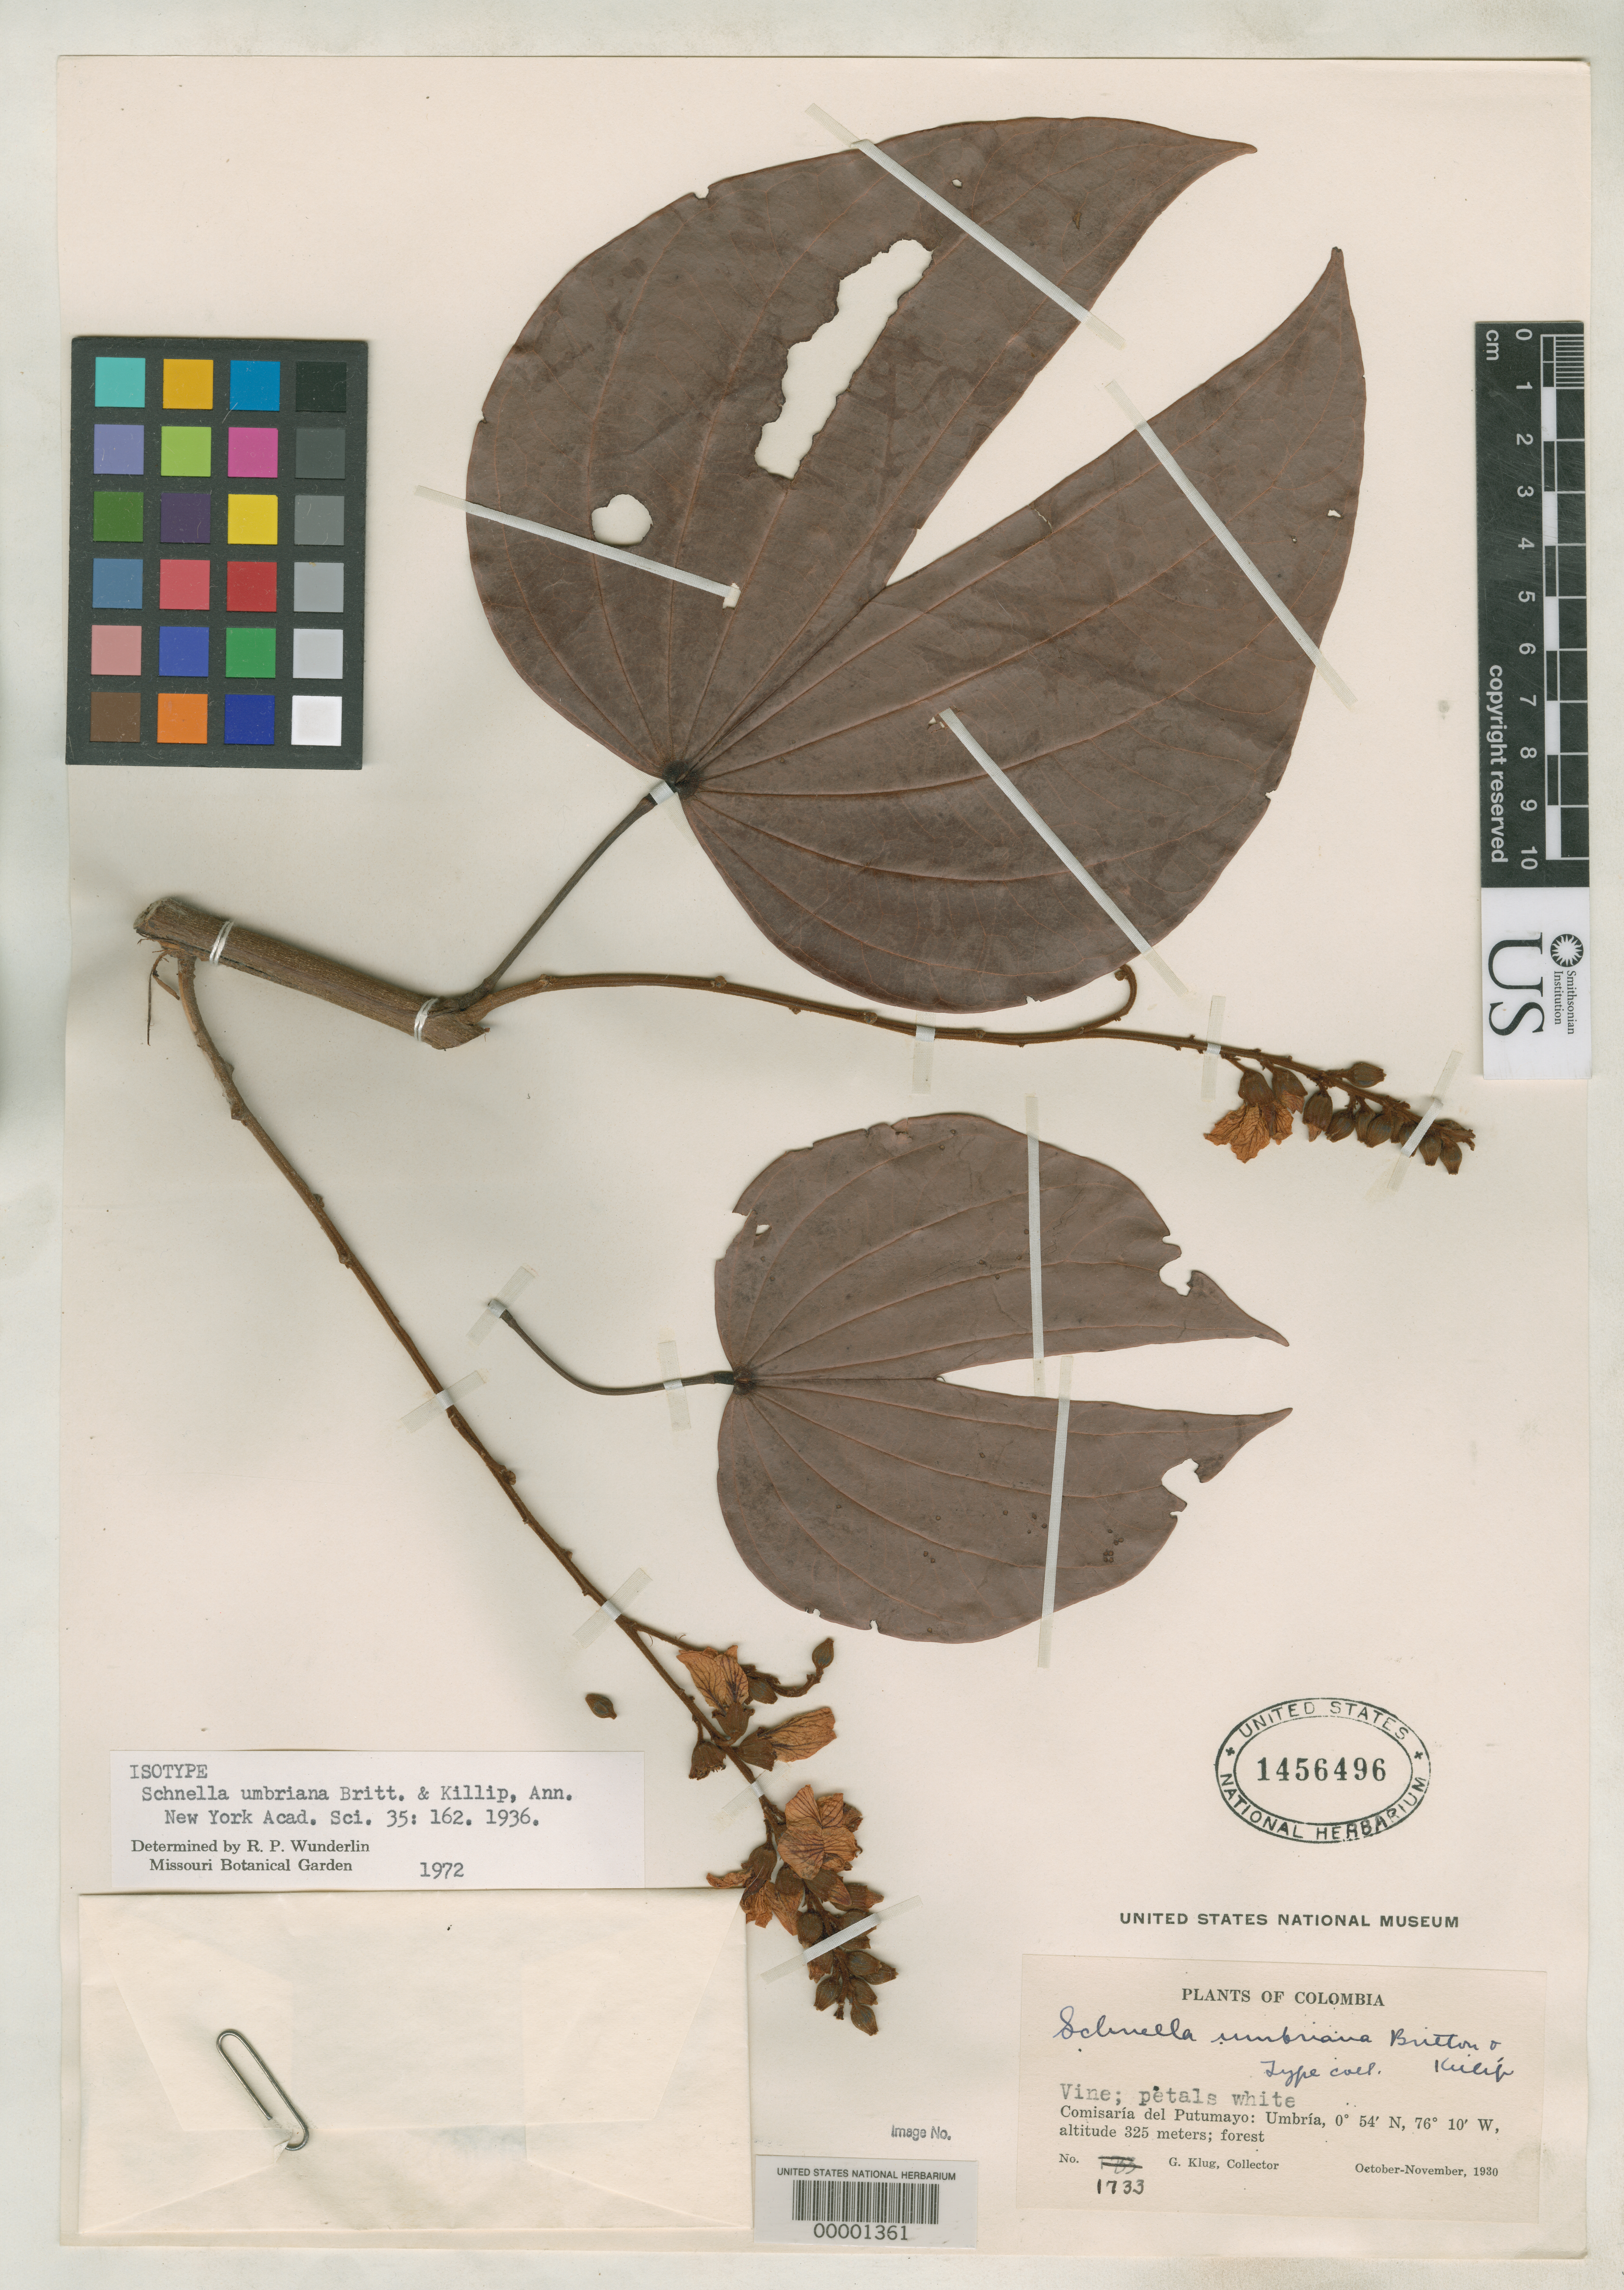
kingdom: Plantae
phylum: Tracheophyta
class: Magnoliopsida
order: Fabales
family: Fabaceae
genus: Schnella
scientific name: Schnella umbriana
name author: Britton & Killip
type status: Isotype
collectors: G. Klug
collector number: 1733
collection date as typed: Oct 1930 to -- Nov 1930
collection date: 1930-10/1930-11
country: Colombia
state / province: Putumayo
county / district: Putumayo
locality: Umbria.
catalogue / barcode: US 1456496